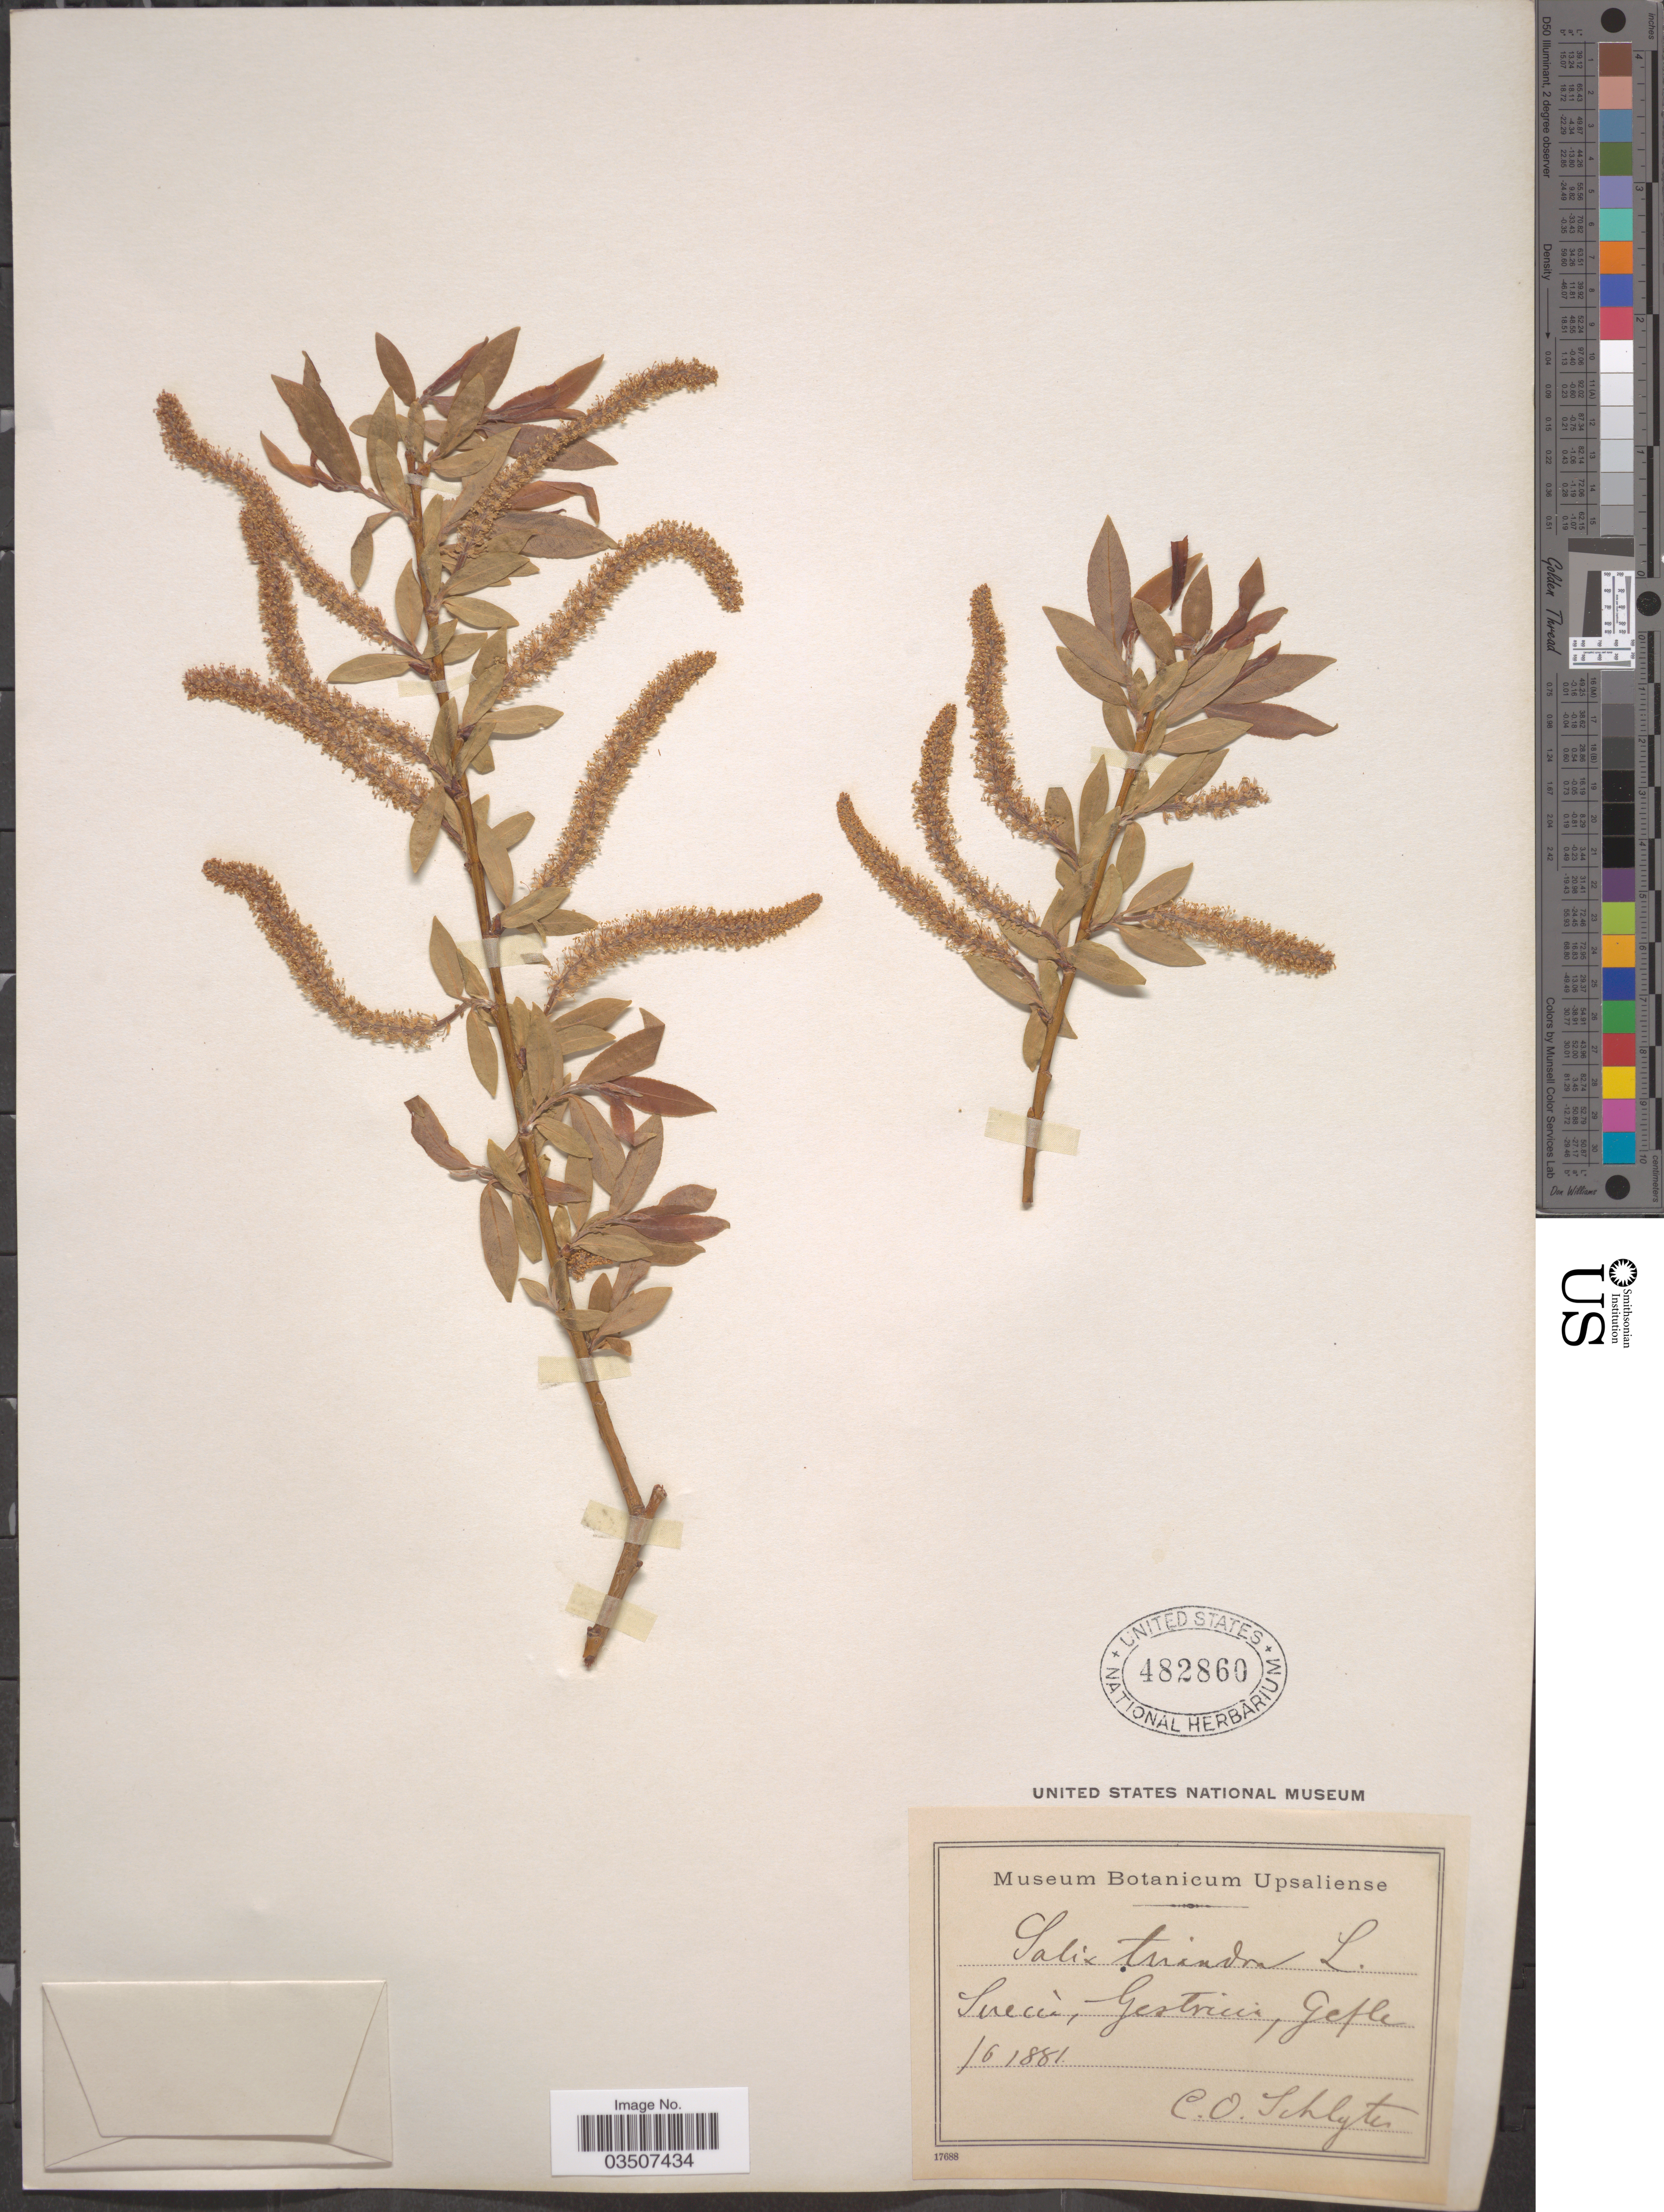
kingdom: Plantae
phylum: Tracheophyta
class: Magnoliopsida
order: Malpighiales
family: Salicaceae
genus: Salix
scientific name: Salix triandra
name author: L.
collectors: C. Schlyter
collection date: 1881-06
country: Sweden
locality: Suecia, Gestricia, Gefle.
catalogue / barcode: US 482860